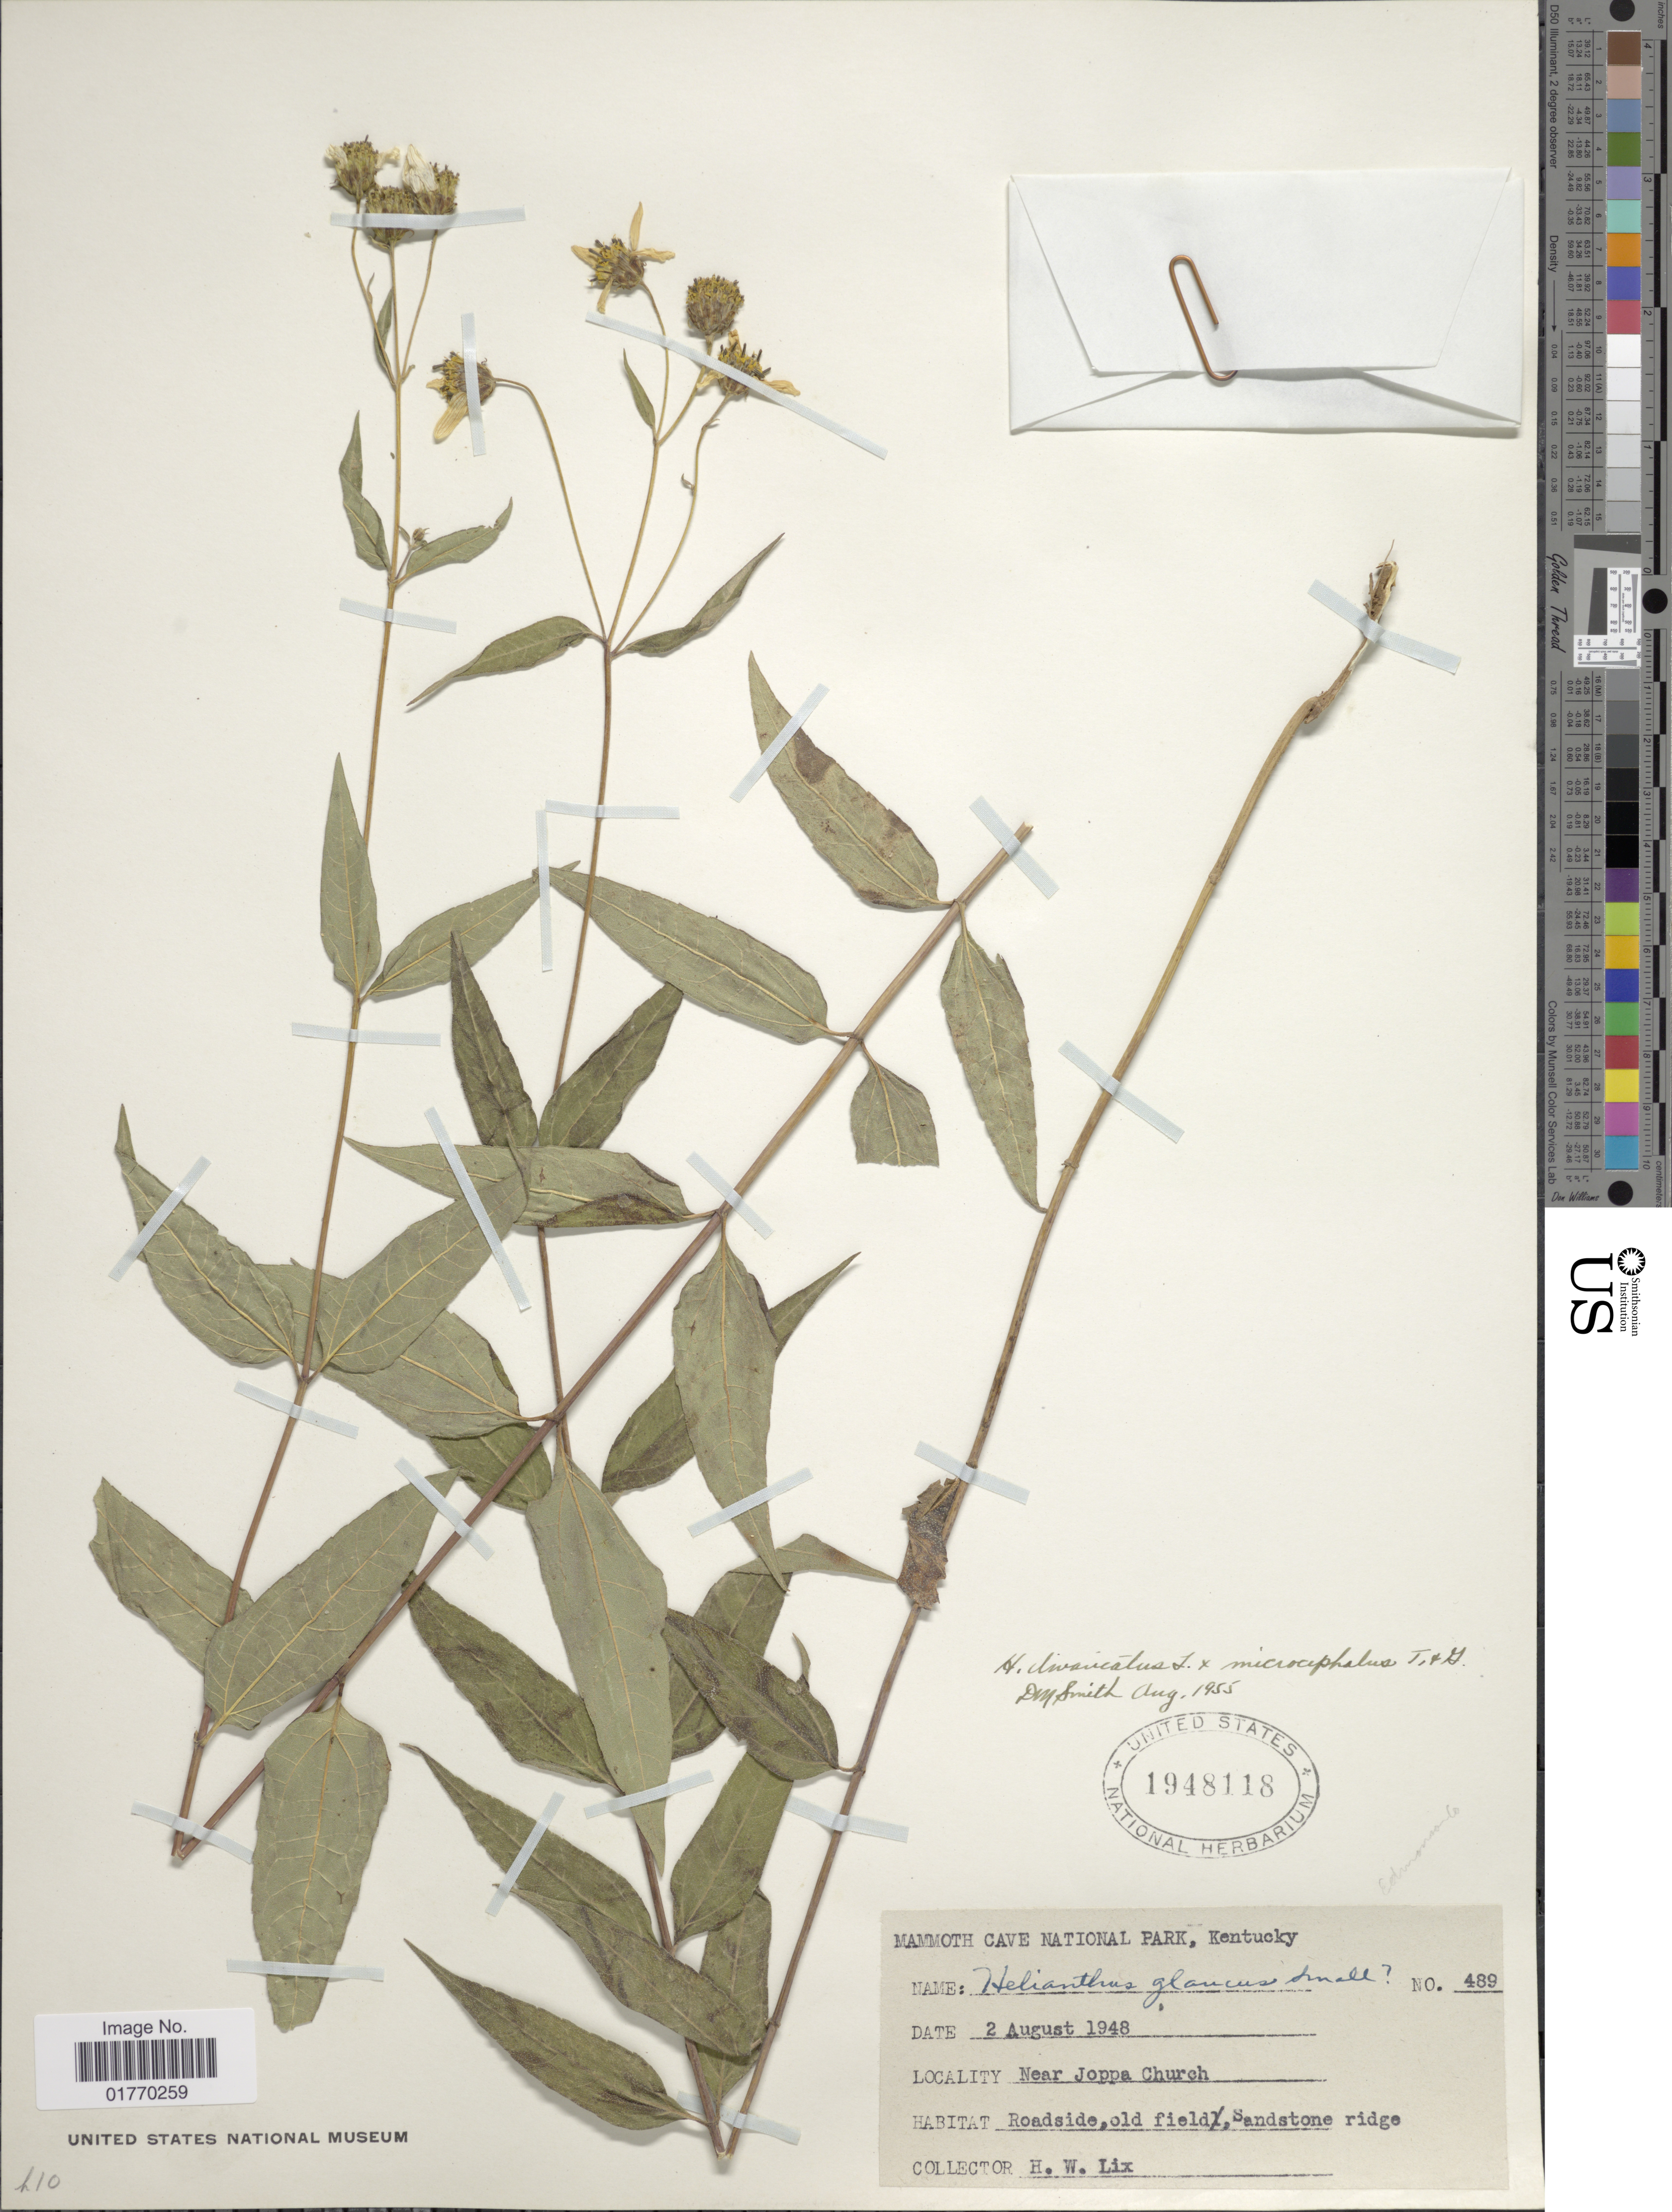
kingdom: Plantae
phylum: Tracheophyta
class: Magnoliopsida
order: Asterales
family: Asteraceae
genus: Helianthus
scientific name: Helianthus divaricatus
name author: L.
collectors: H. W. Lix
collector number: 489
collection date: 1948-08-02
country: United States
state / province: Kentucky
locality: Mammoth Cave National Park, Kentucky, Near Joppa Church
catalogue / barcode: US 1948118